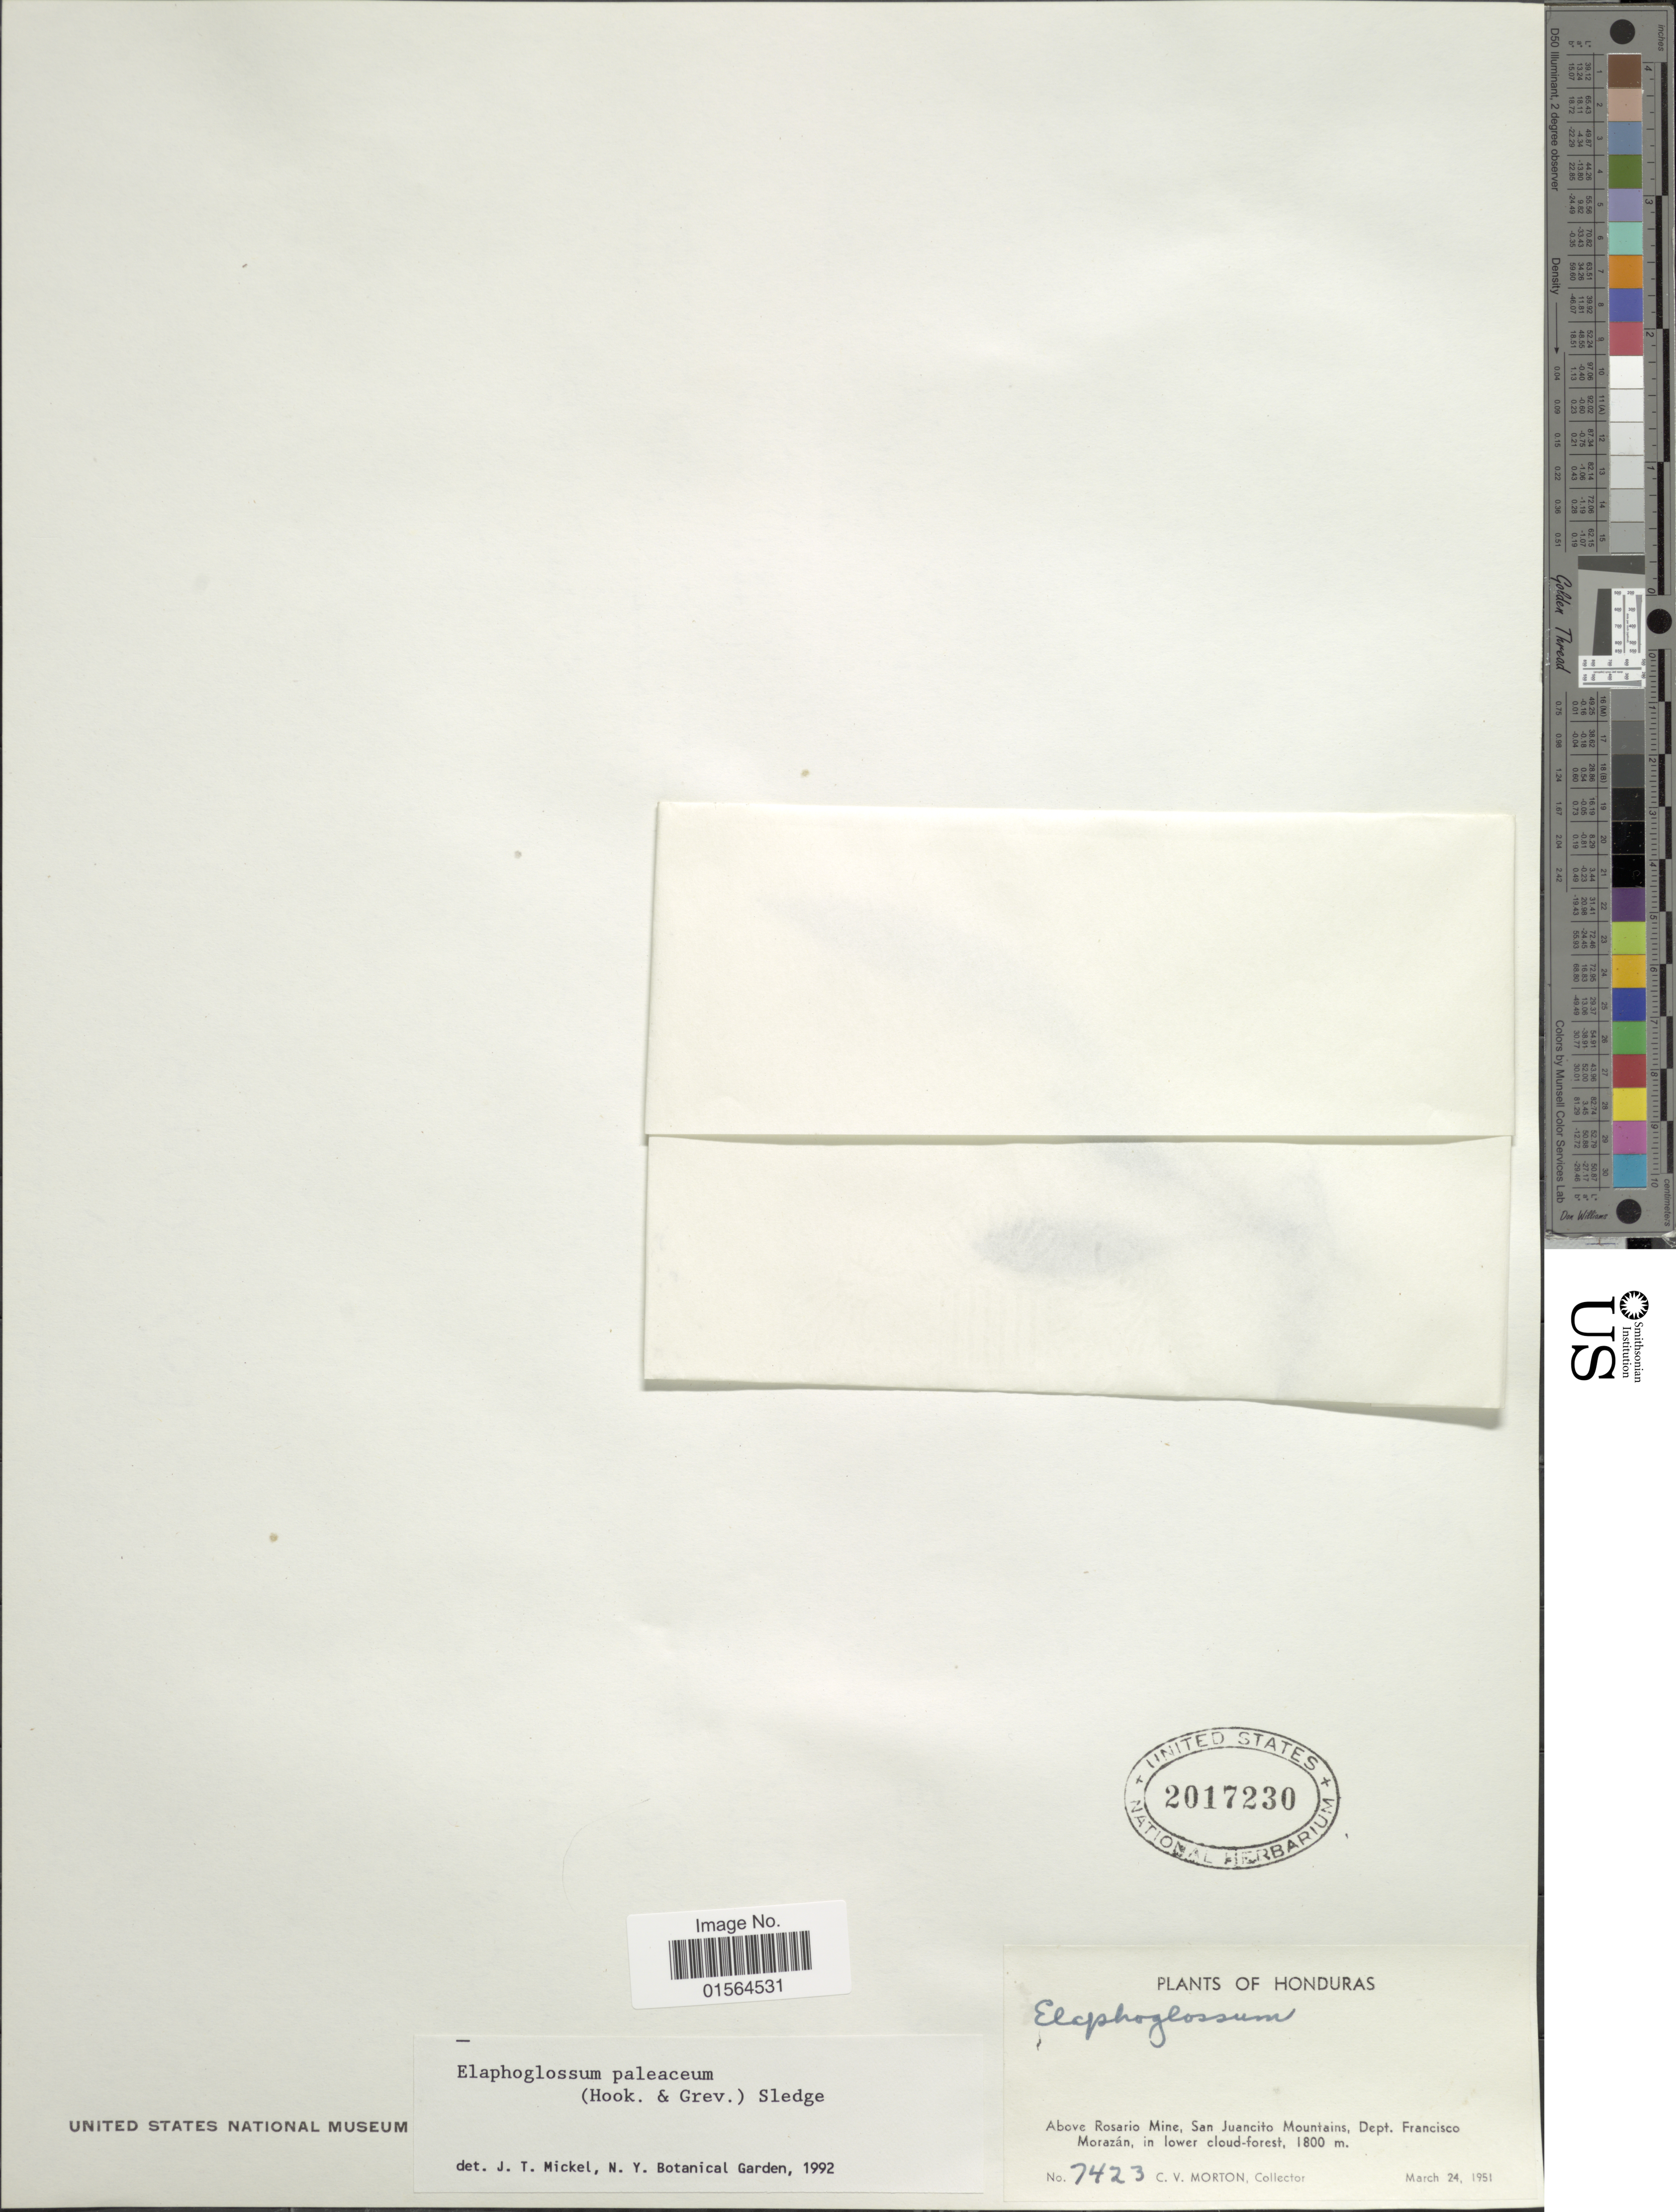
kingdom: Plantae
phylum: Tracheophyta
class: Polypodiopsida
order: Polypodiales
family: Dryopteridaceae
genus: Elaphoglossum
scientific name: Elaphoglossum paleaceum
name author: (Hook. & Grev.) Sledge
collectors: C. V. Morton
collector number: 7423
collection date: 1951-03-24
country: Honduras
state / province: Fco. Morazán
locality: Above Rosario Mine, San Juancito Mountains, in lower cloud forest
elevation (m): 1800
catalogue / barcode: US 2017230